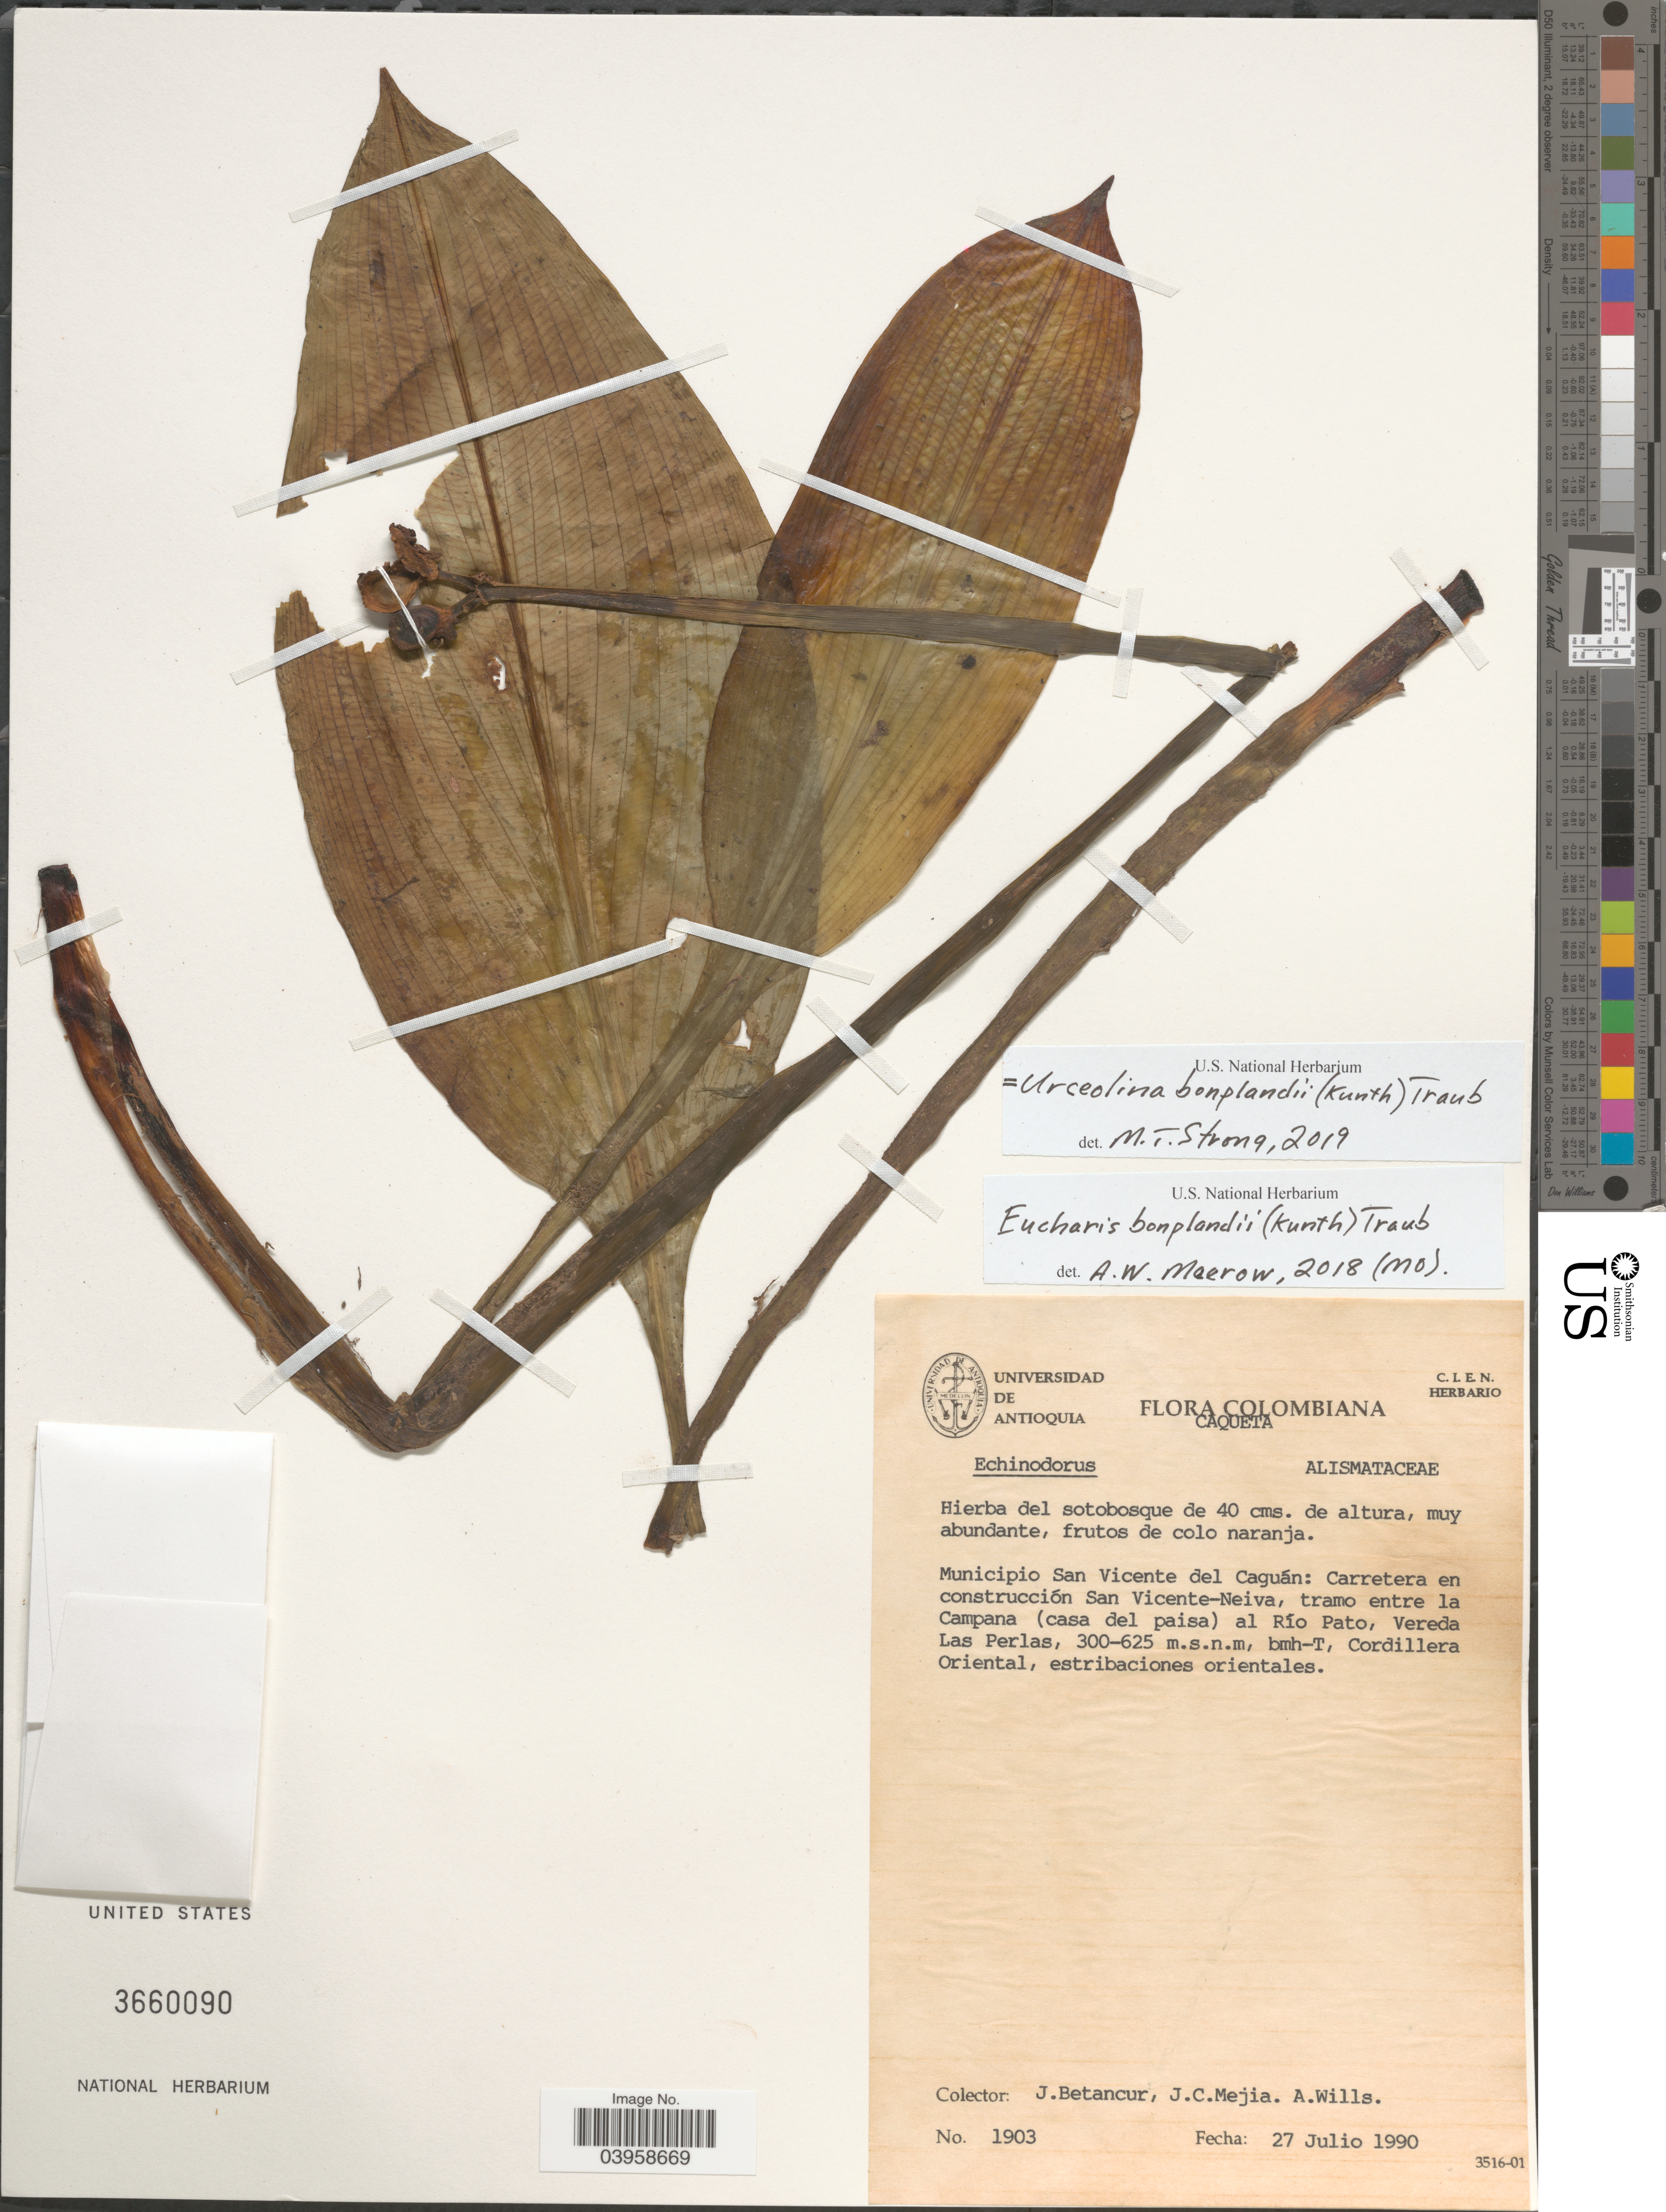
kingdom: Plantae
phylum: Tracheophyta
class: Liliopsida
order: Asparagales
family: Amaryllidaceae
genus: Urceolina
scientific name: Urceolina bonplandii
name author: (Kunth) Traub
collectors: J. Betancur, J. C. Mejia & A. Wills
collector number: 1903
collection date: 1990-07-27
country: Colombia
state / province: Caquetá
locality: Municipio San Vicente del Caguán: Carretera en construcción San Vicente-Neiva, tramo entre la Campana (casa del paisa) al Río Pato, Vereda Las Perlas, Cordillera Oriental, estribaciones orientales.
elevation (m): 300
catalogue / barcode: US 3660090